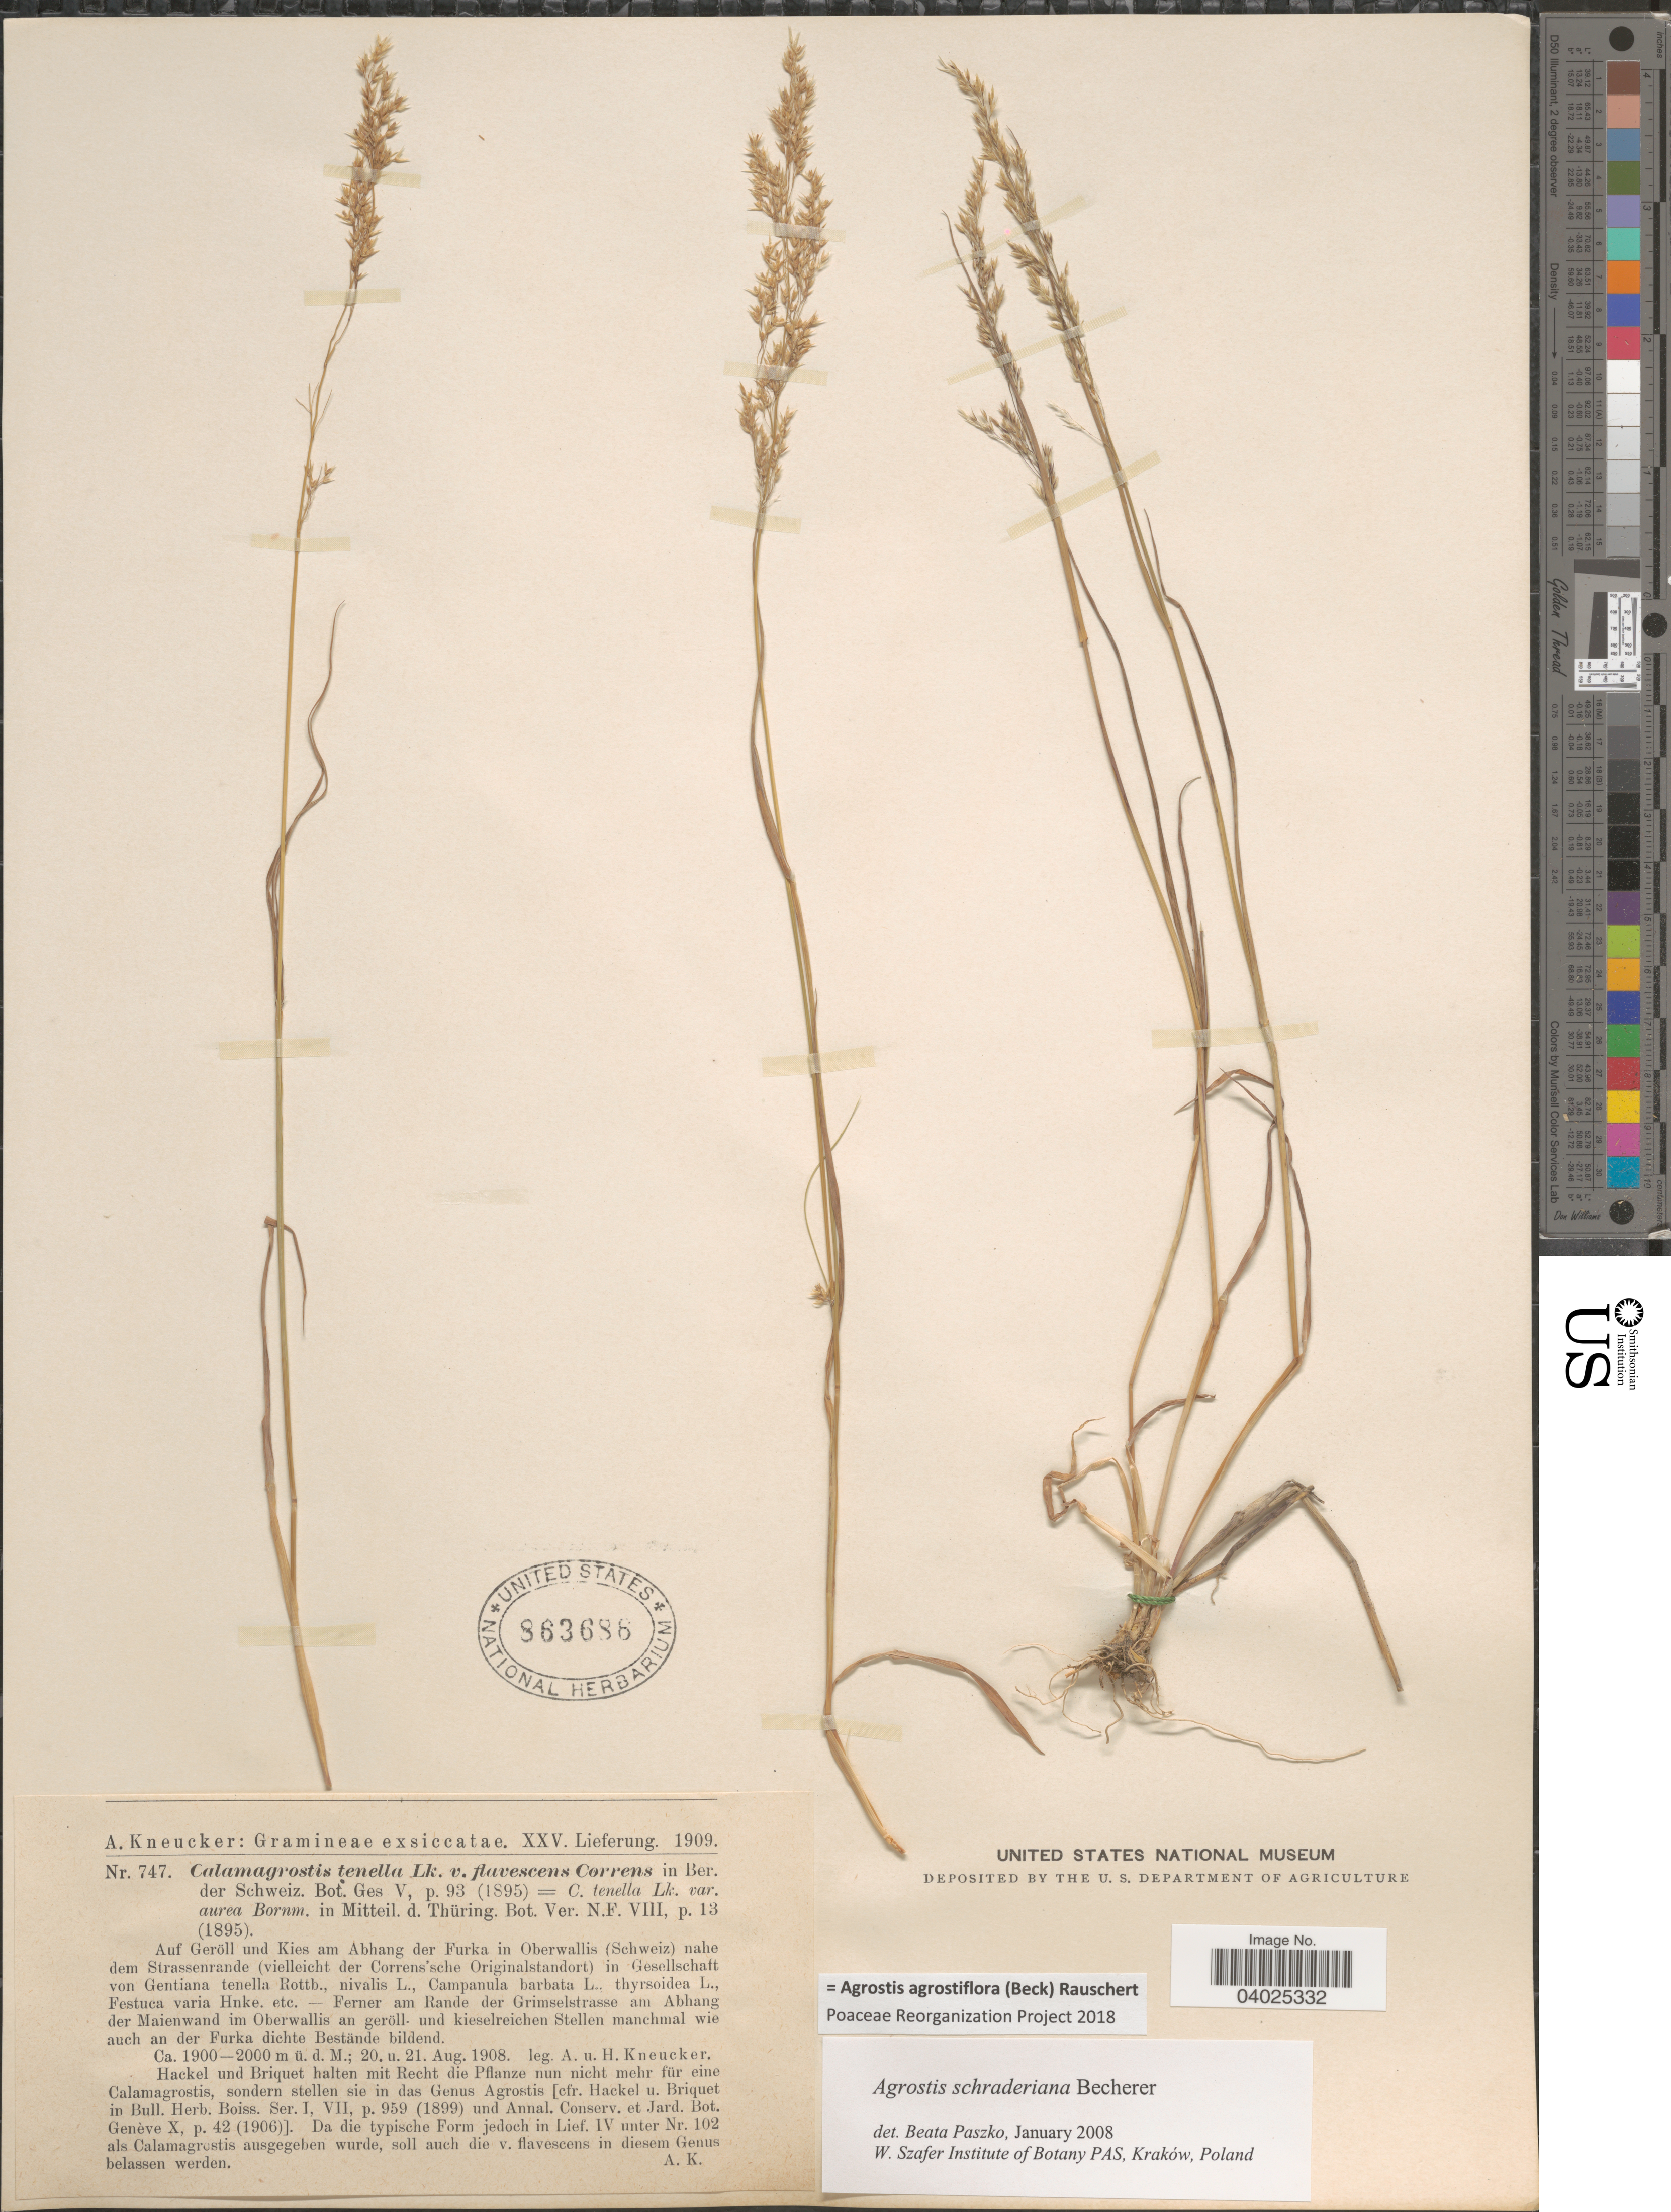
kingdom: Plantae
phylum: Tracheophyta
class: Liliopsida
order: Poales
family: Poaceae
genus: Agrostis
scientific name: Agrostis agrostiflora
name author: (Beck) Rauschert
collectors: A. Kneucker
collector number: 747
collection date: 1908-08-20/1908-08-21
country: Switzerland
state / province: Schwyz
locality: Auf Geröll und Kies am Abhang der Furka in Oberwallis (Schweiz) nahe dem Strassenrande (vielleicht der Correns'sche Originalstandort) in Gesellschaft von Gentiana tenella Rottb.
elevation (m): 1900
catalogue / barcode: US 863686